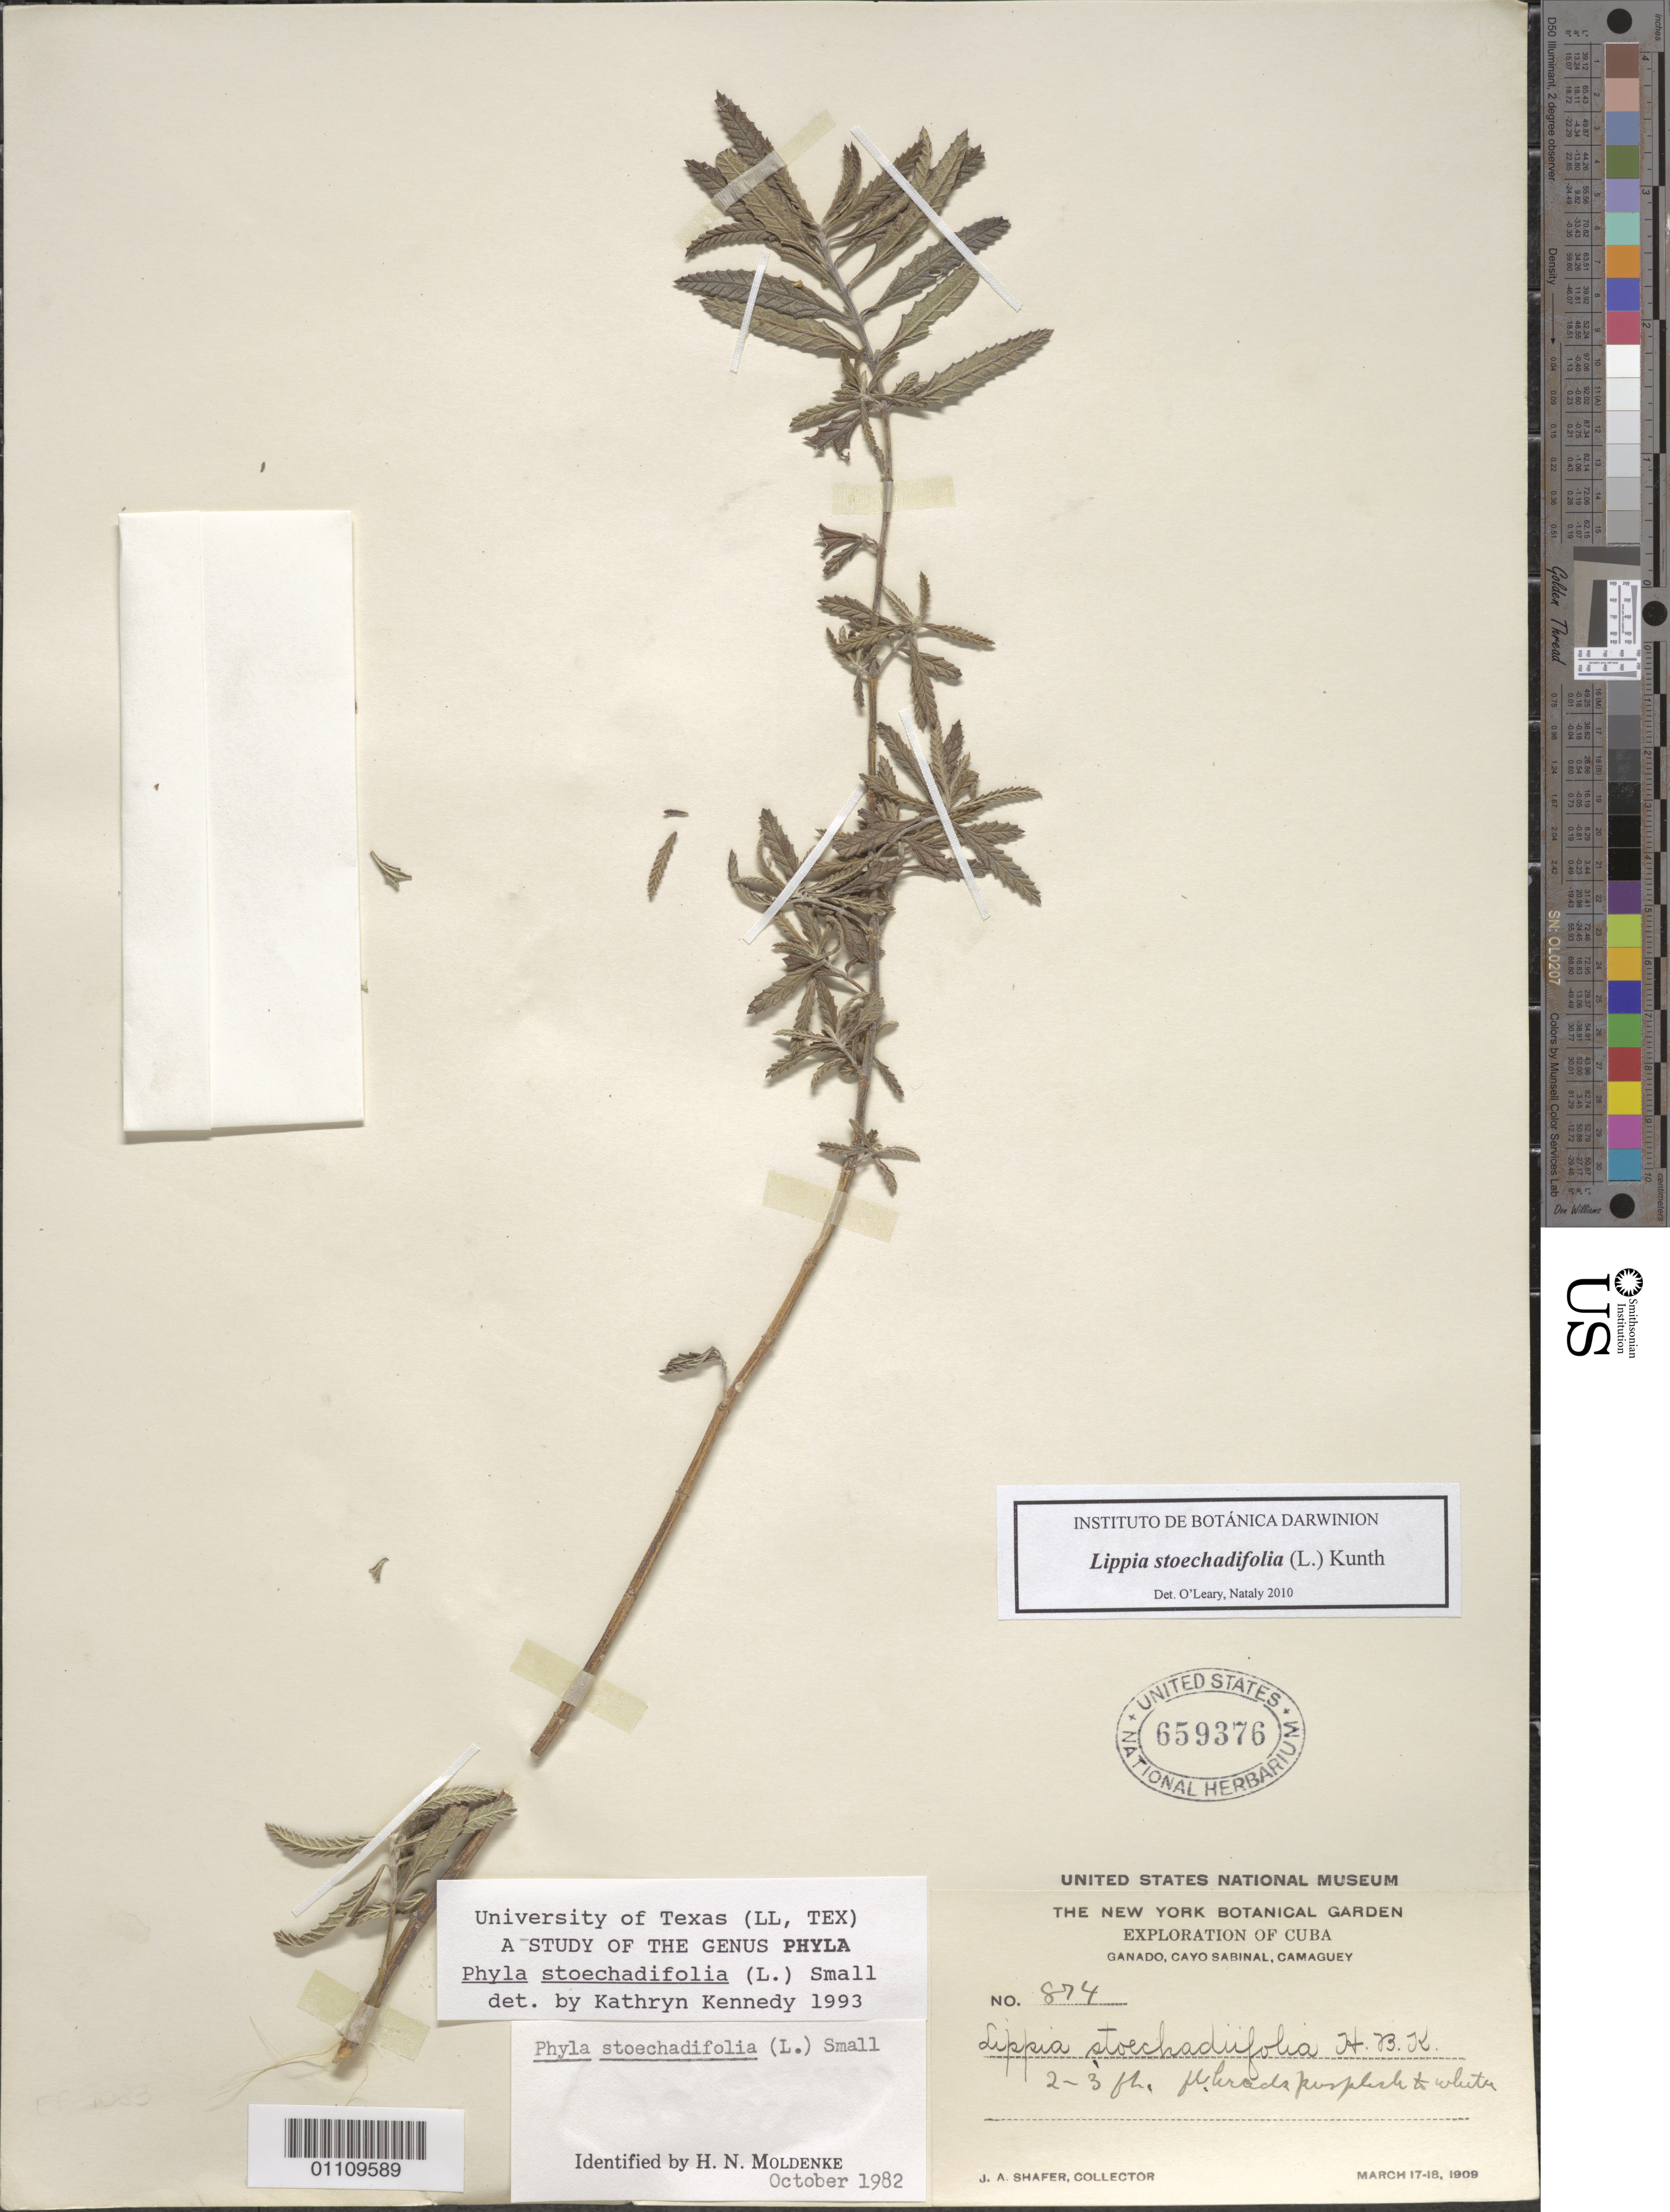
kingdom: Plantae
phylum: Tracheophyta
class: Magnoliopsida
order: Lamiales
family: Verbenaceae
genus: Lippia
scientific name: Lippia stoechadifolia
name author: (L.) Kunth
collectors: J. A. Shafer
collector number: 874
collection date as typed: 17 Mar 1909 to 18 Mar 1909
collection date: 1909-03-17/1909-03-18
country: Cuba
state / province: Camagüey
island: Cuba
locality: Ganado, Cayo Sabinal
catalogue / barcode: US 659376